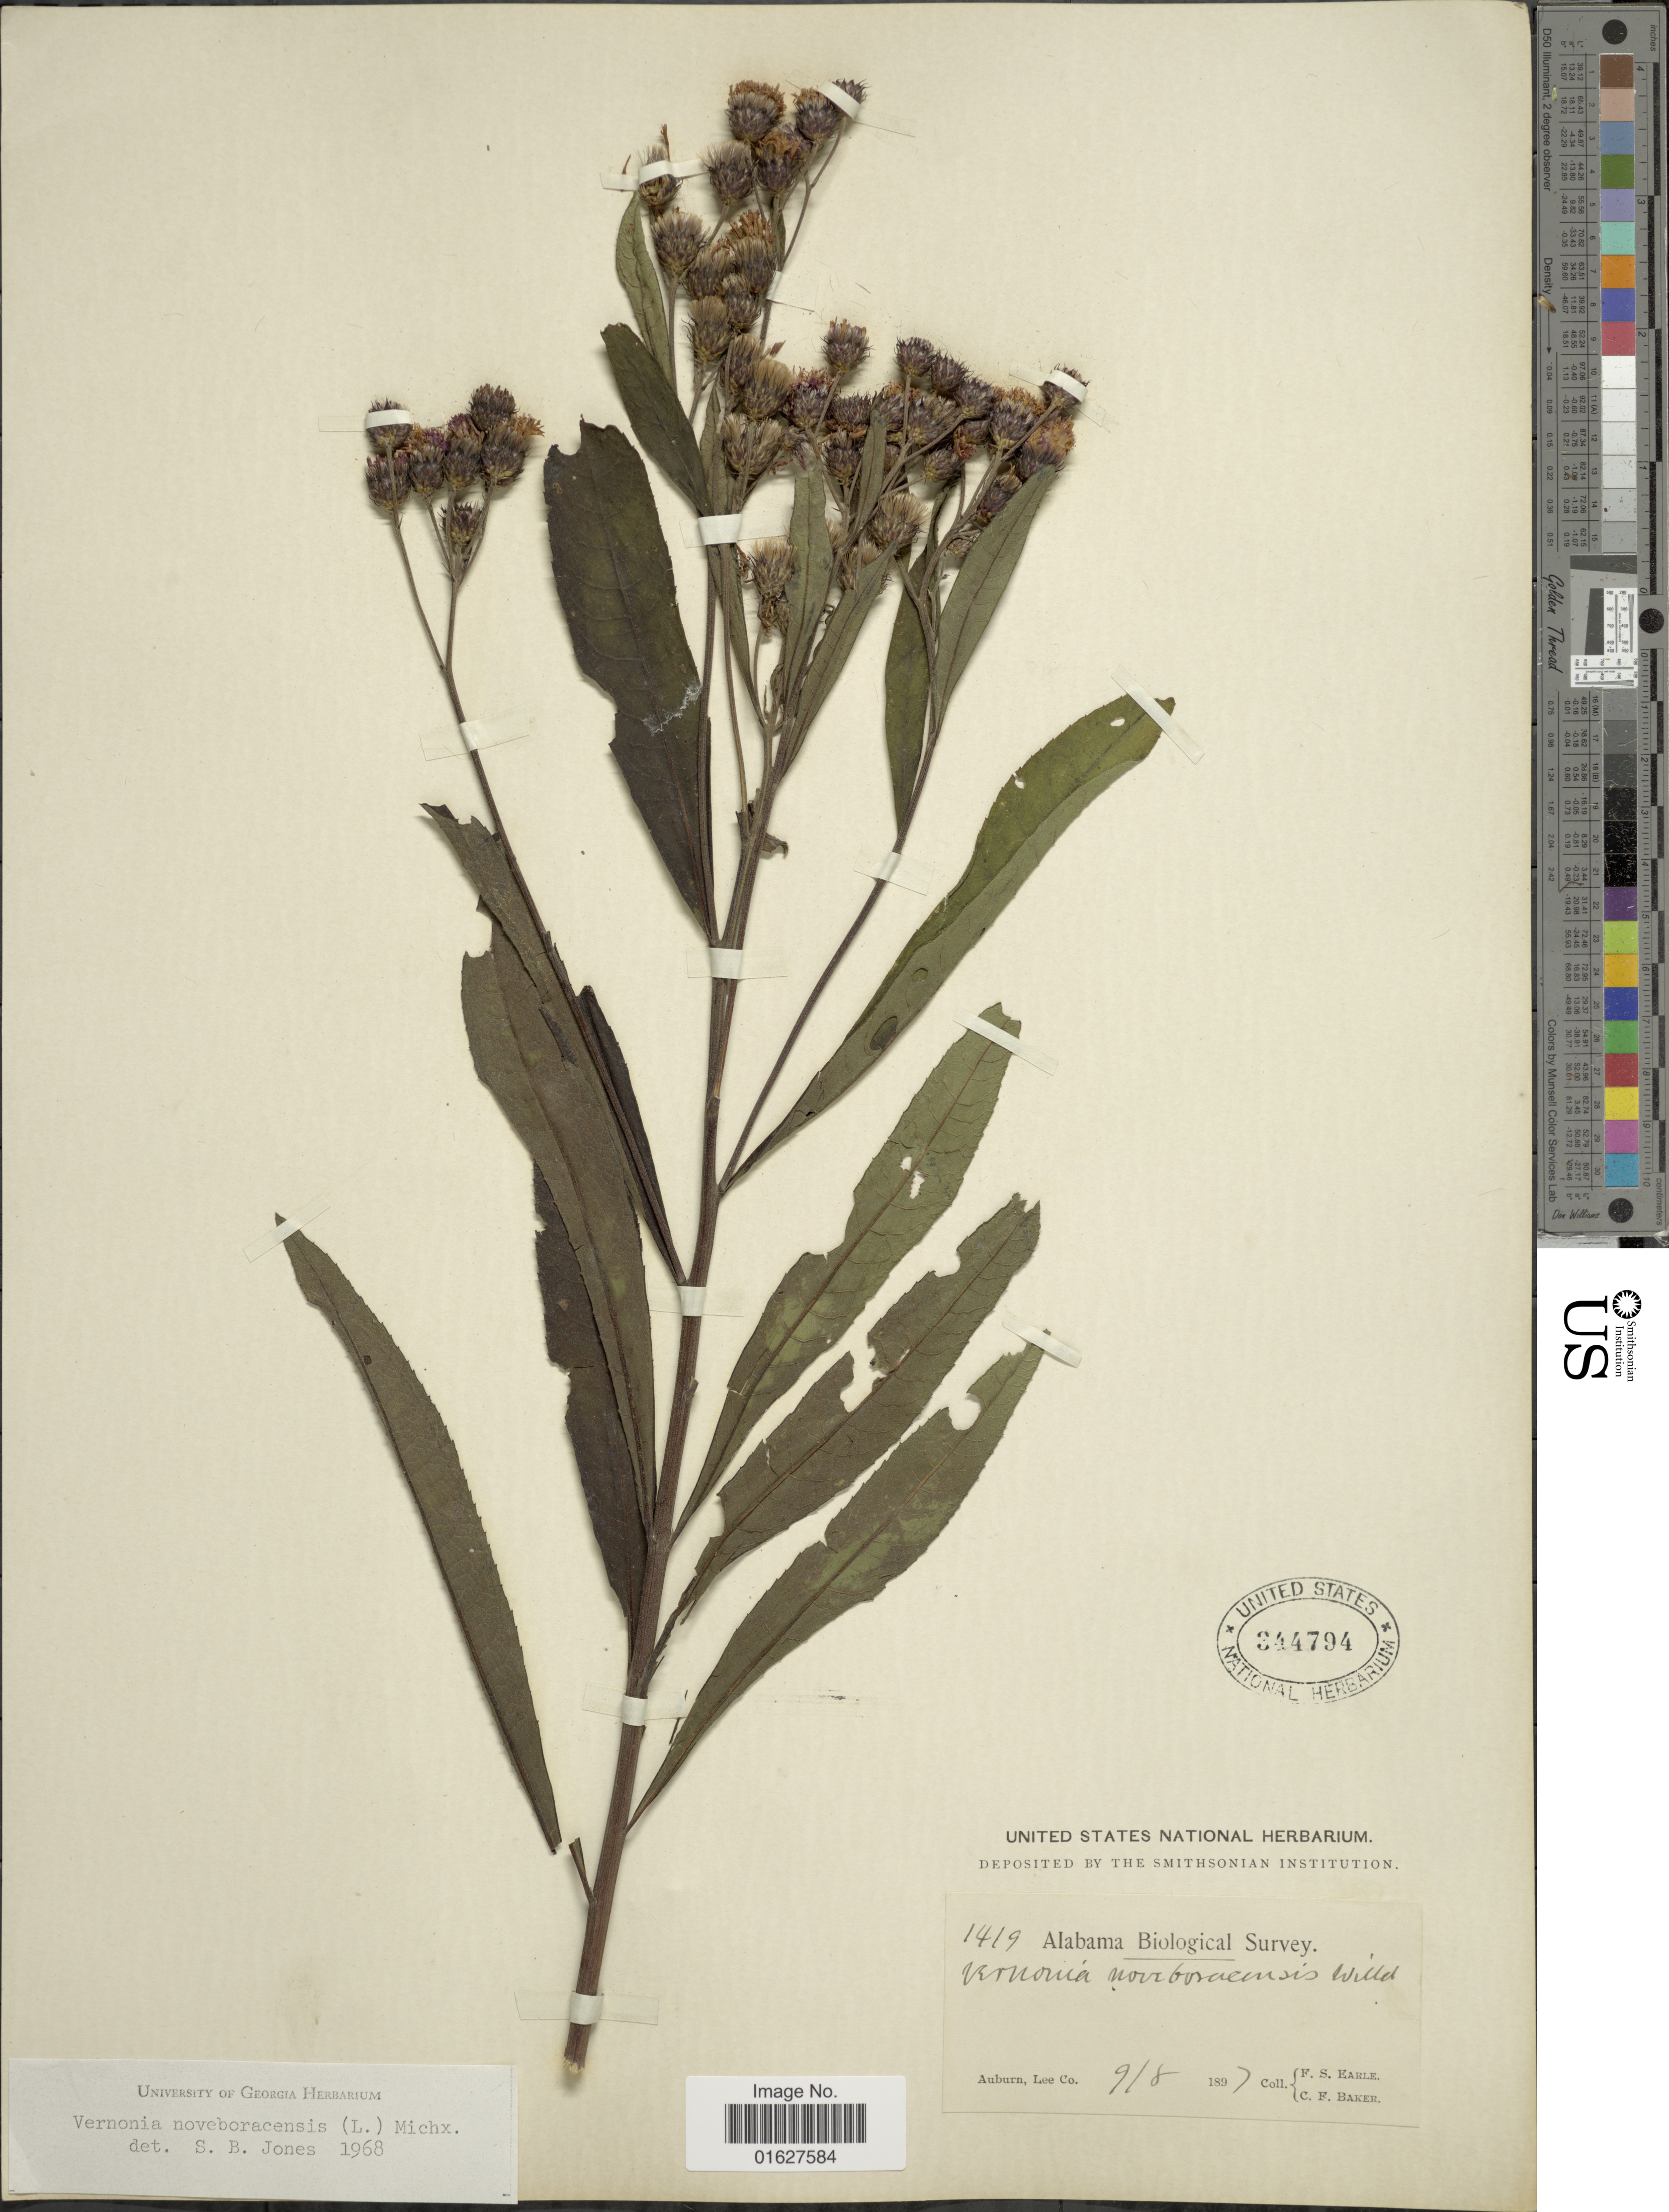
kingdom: Plantae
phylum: Tracheophyta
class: Magnoliopsida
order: Asterales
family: Asteraceae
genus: Vernonia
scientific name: Vernonia noveboracensis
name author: (L.) Michx.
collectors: F. S. Earle & C. F. Baker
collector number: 1419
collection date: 1897-09-08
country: United States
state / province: Alabama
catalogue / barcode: US 344794